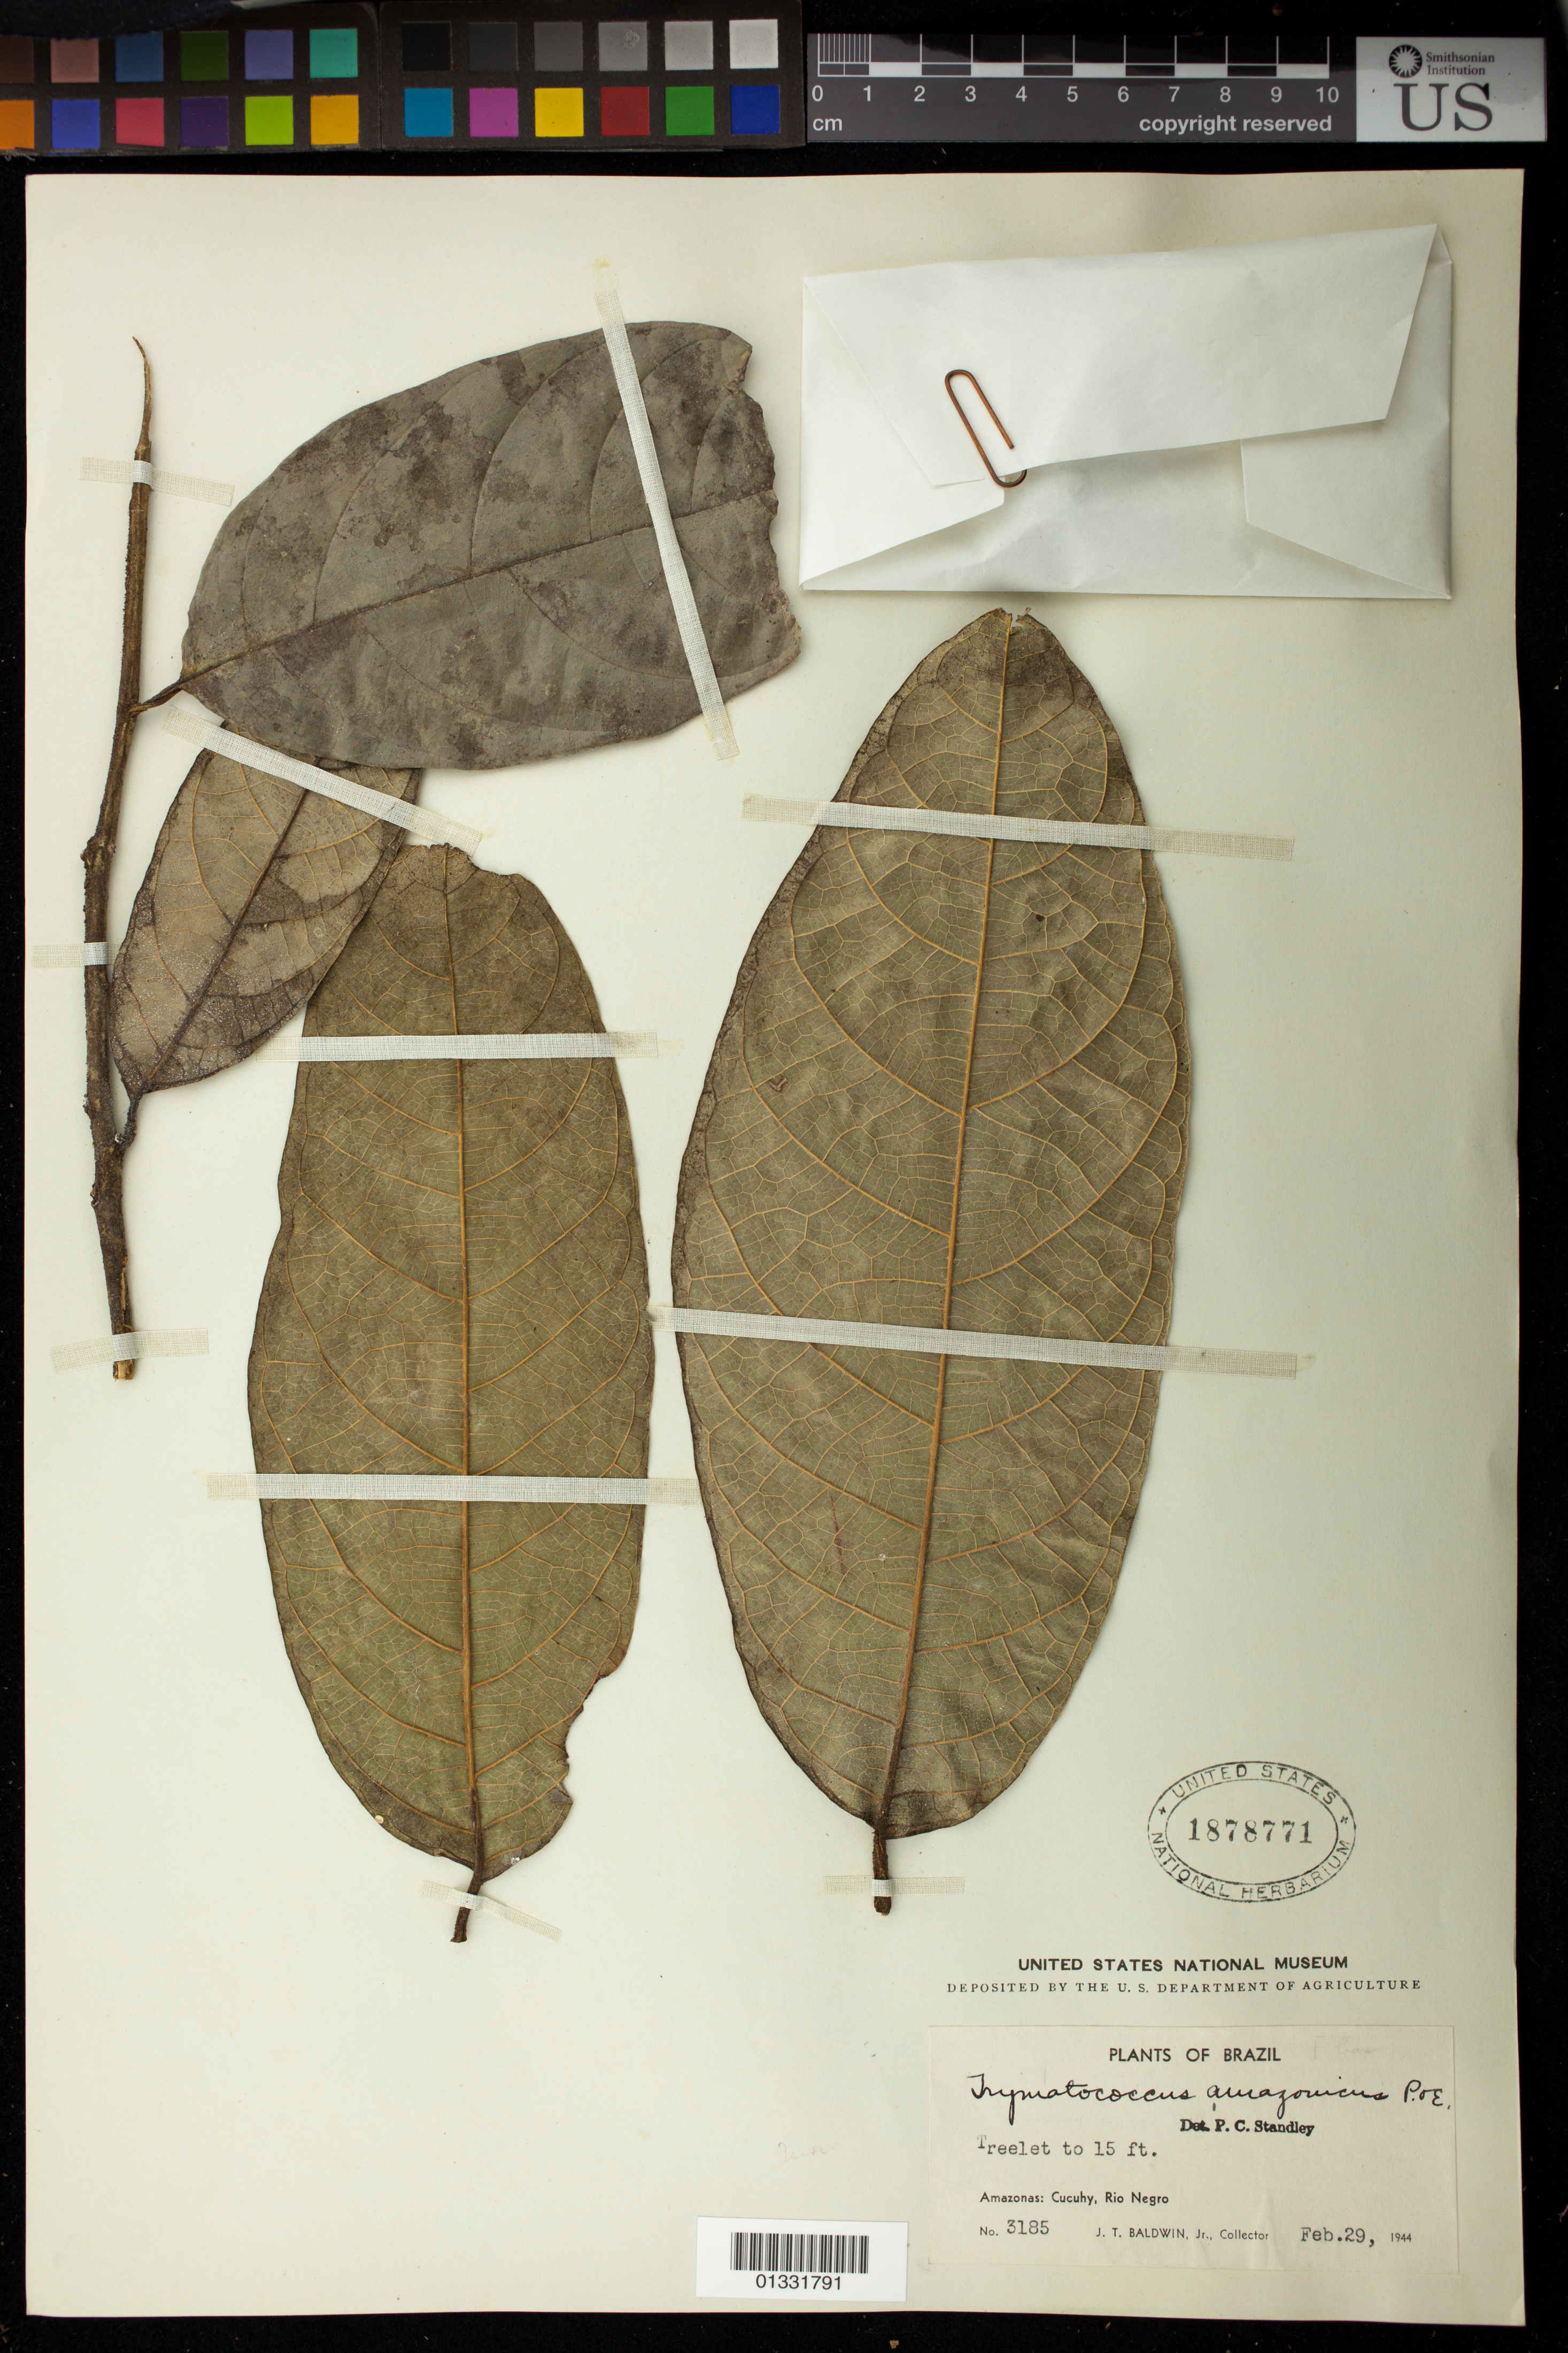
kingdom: Plantae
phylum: Tracheophyta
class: Magnoliopsida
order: Rosales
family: Moraceae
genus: Brosimum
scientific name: Brosimum amazonicum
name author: (Poepp. & Endl.) E. M. Gardner & Zerega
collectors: J. T. Baldwin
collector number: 3185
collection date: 1944-02-29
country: Brazil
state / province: Amazonas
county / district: São Gabriel da Cachoeira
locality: Rio Negro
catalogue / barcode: US 1878771